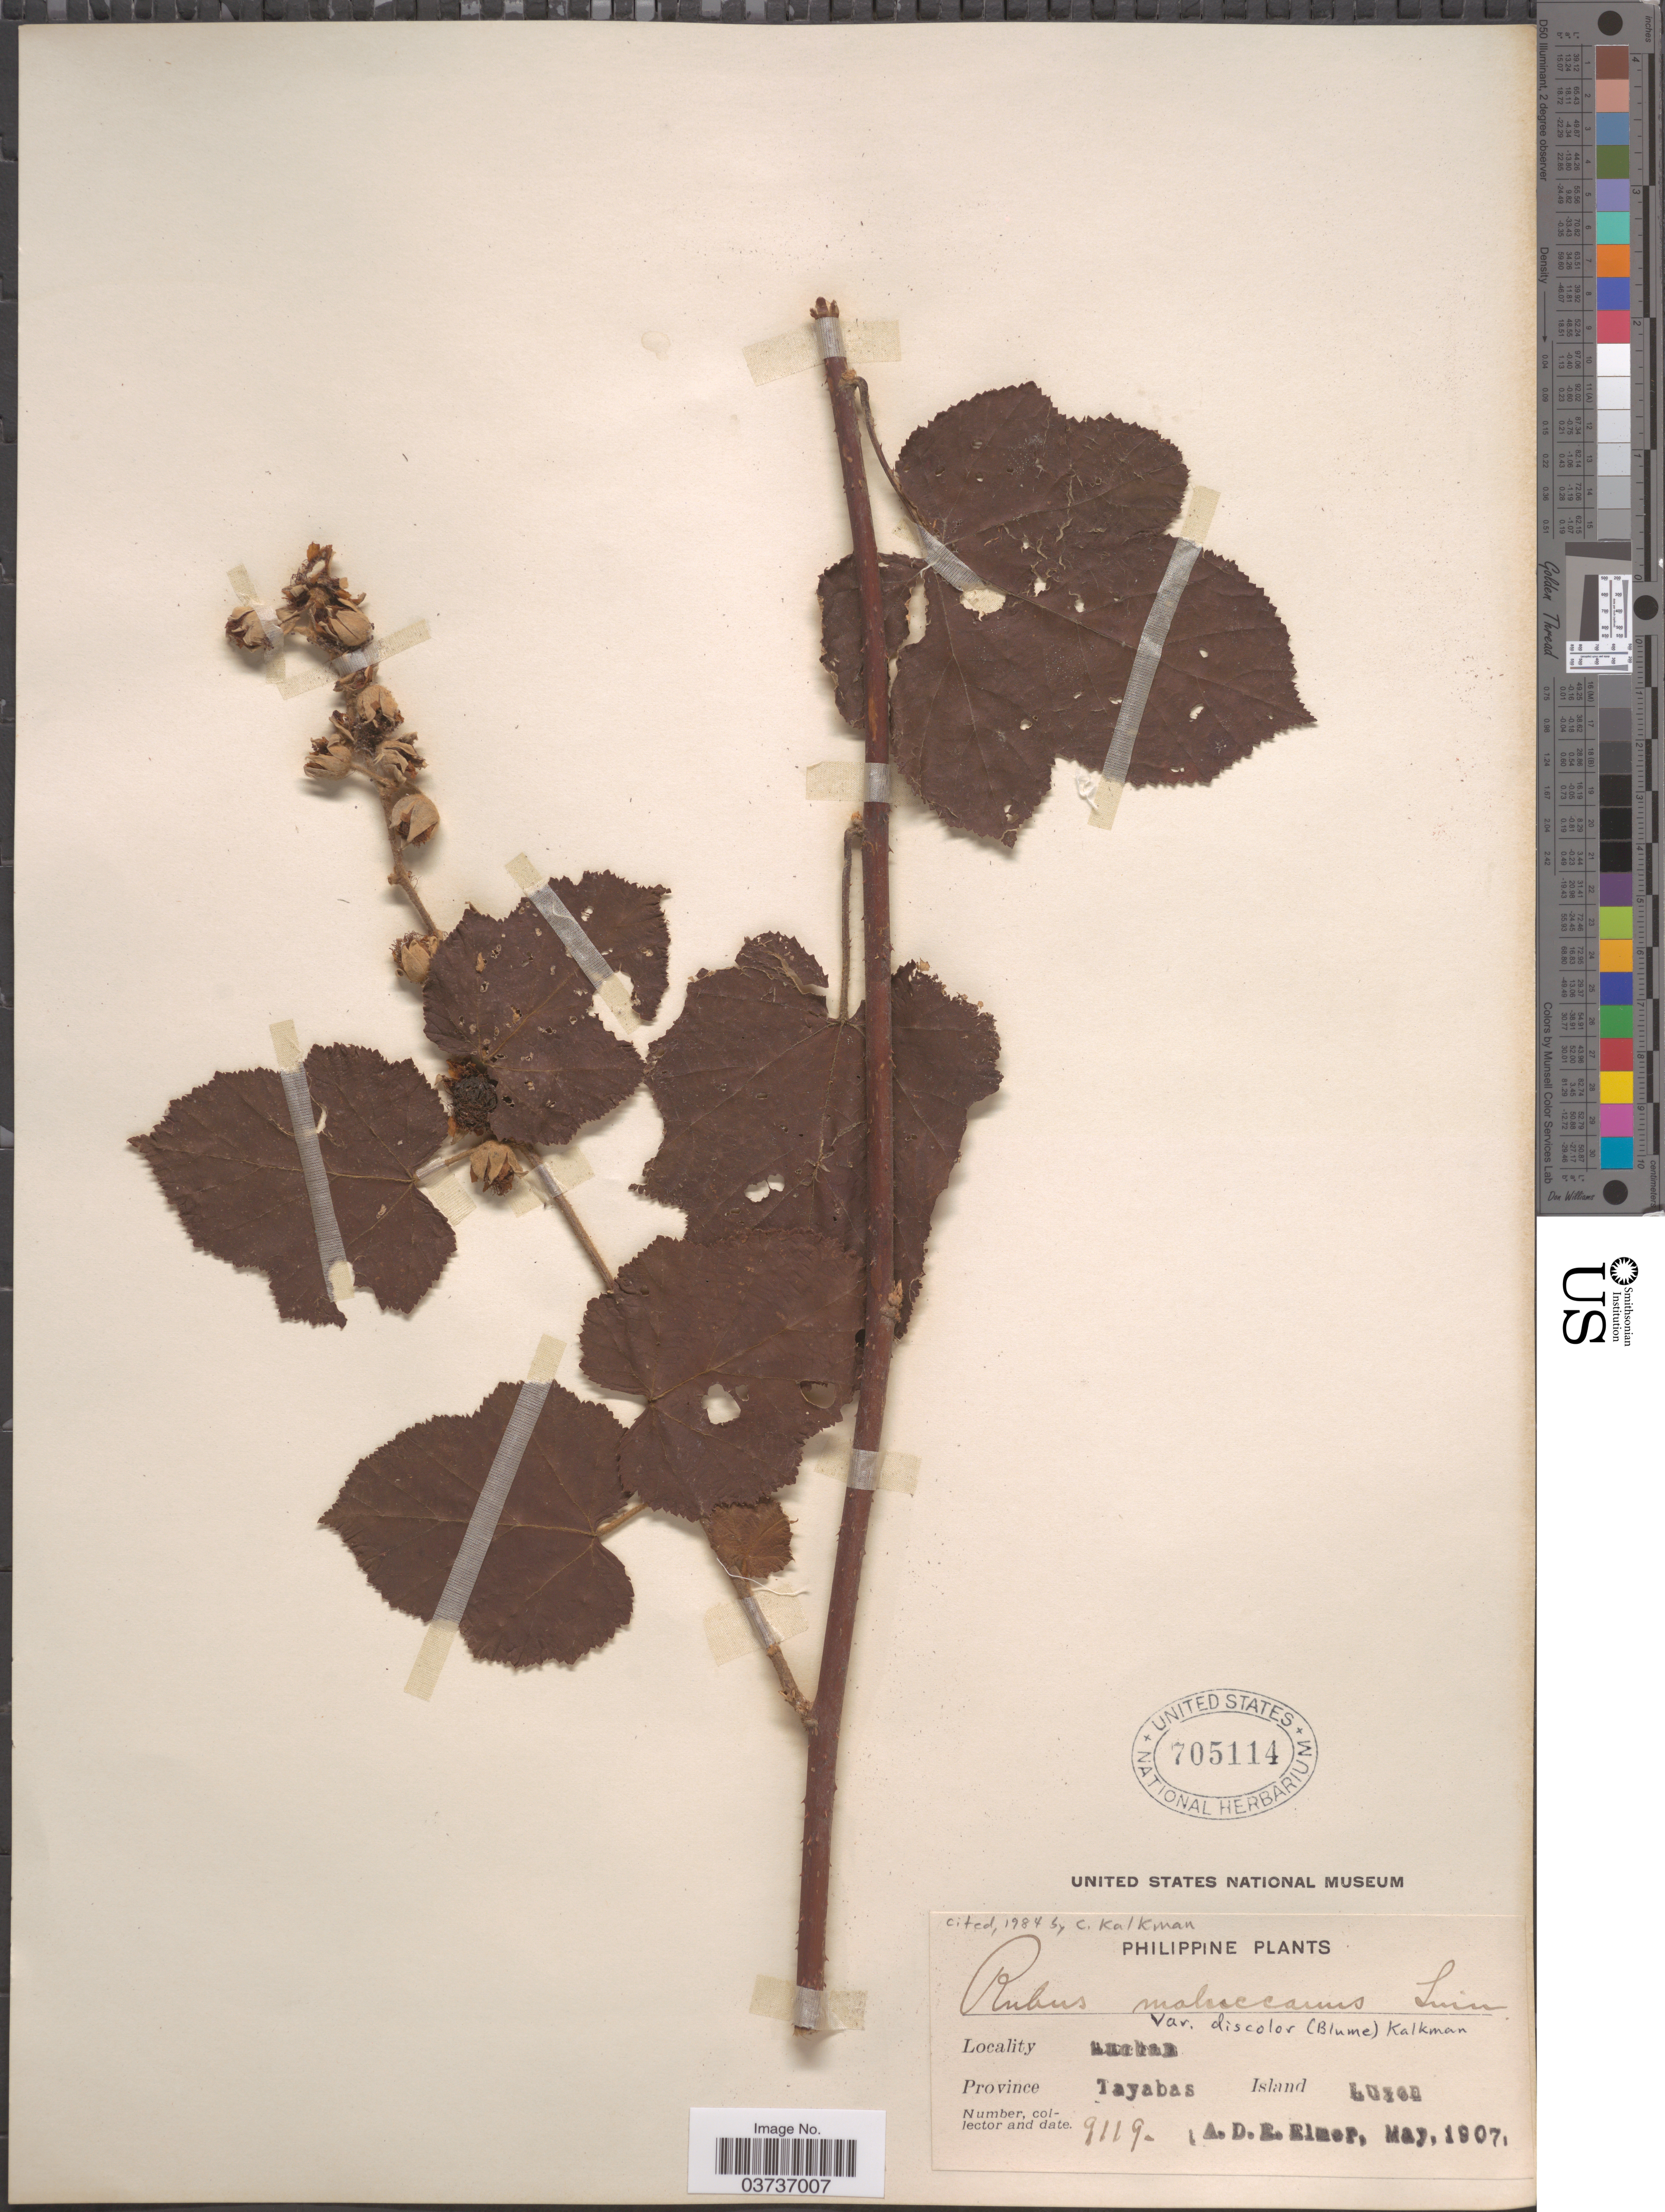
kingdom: Plantae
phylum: Tracheophyta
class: Magnoliopsida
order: Rosales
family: Rosaceae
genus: Rubus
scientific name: Rubus moluccanus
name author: L.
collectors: A. D. E. Elmer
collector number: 9119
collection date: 1907-05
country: Philippines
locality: Lucban. Province Tayabas. Island Luzon.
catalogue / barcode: US 705114